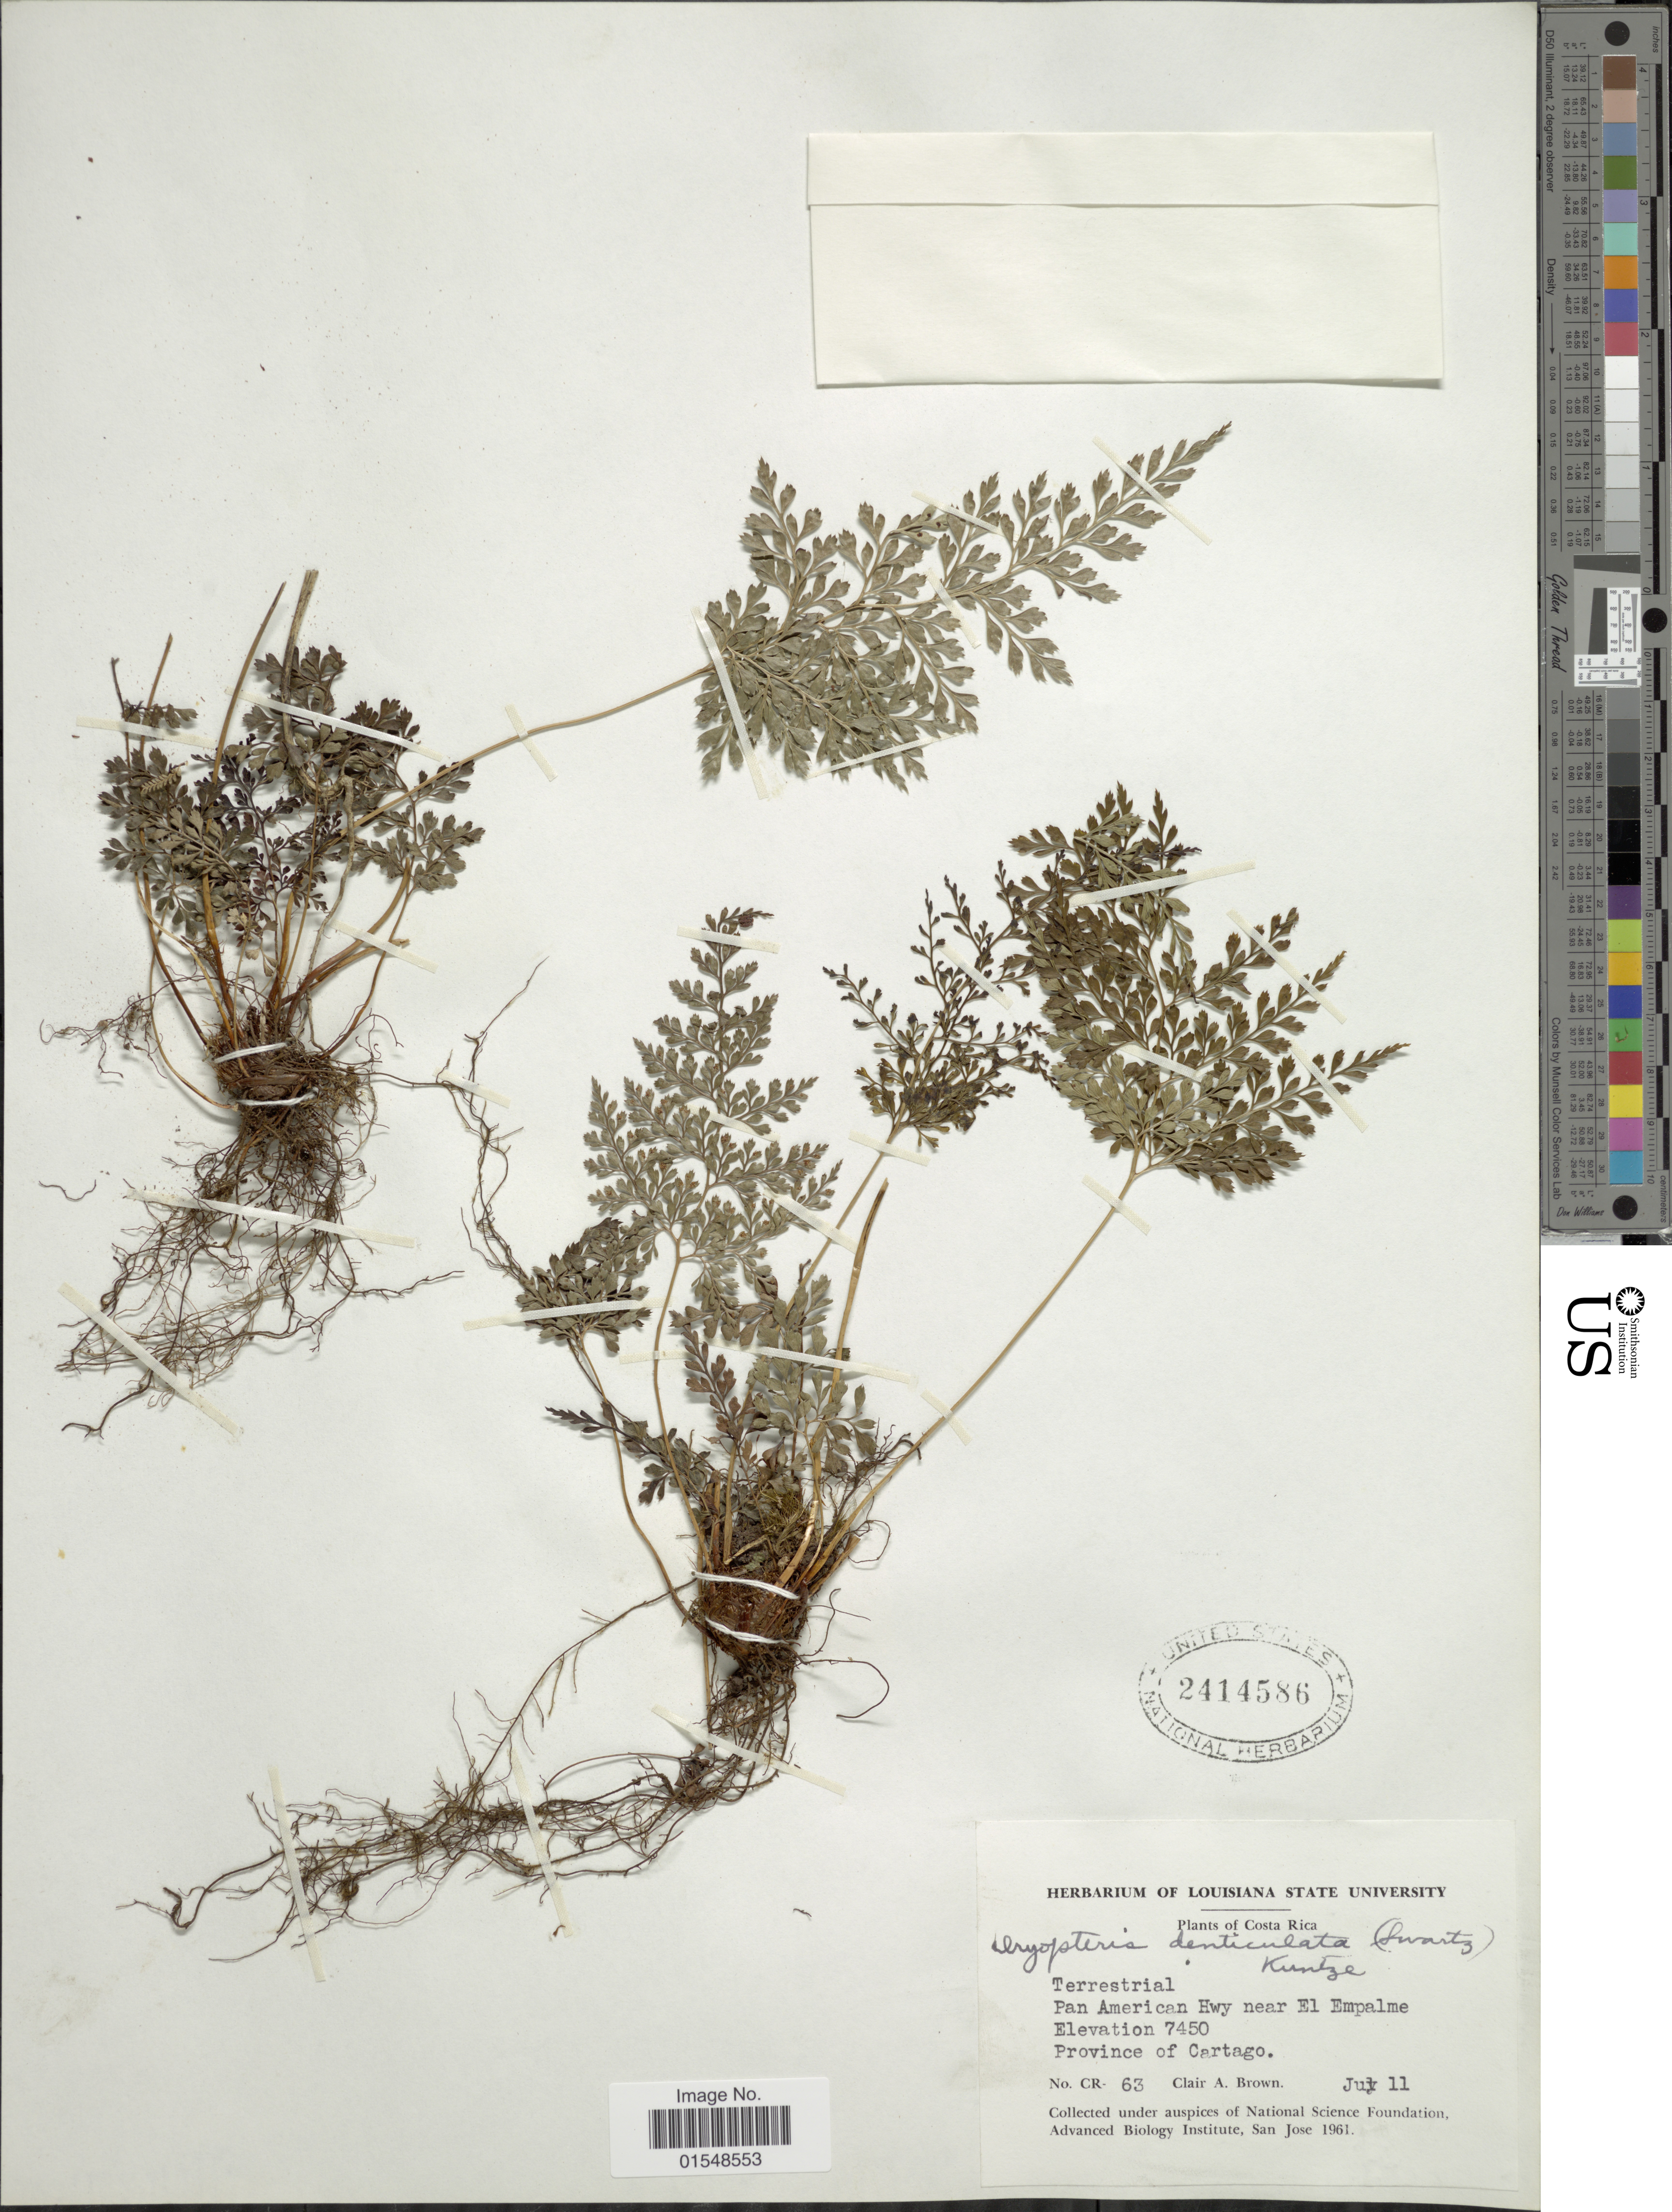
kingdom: Plantae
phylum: Tracheophyta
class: Polypodiopsida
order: Polypodiales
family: Dryopteridaceae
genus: Arachniodes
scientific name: Arachniodes denticulata var. barbensis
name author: (C. Chr.) Lellinger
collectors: C. A. Brown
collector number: CR- 65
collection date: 1961-07-11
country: Costa Rica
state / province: Cartago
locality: Pan American Hwy near El Empalme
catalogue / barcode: US 2414586